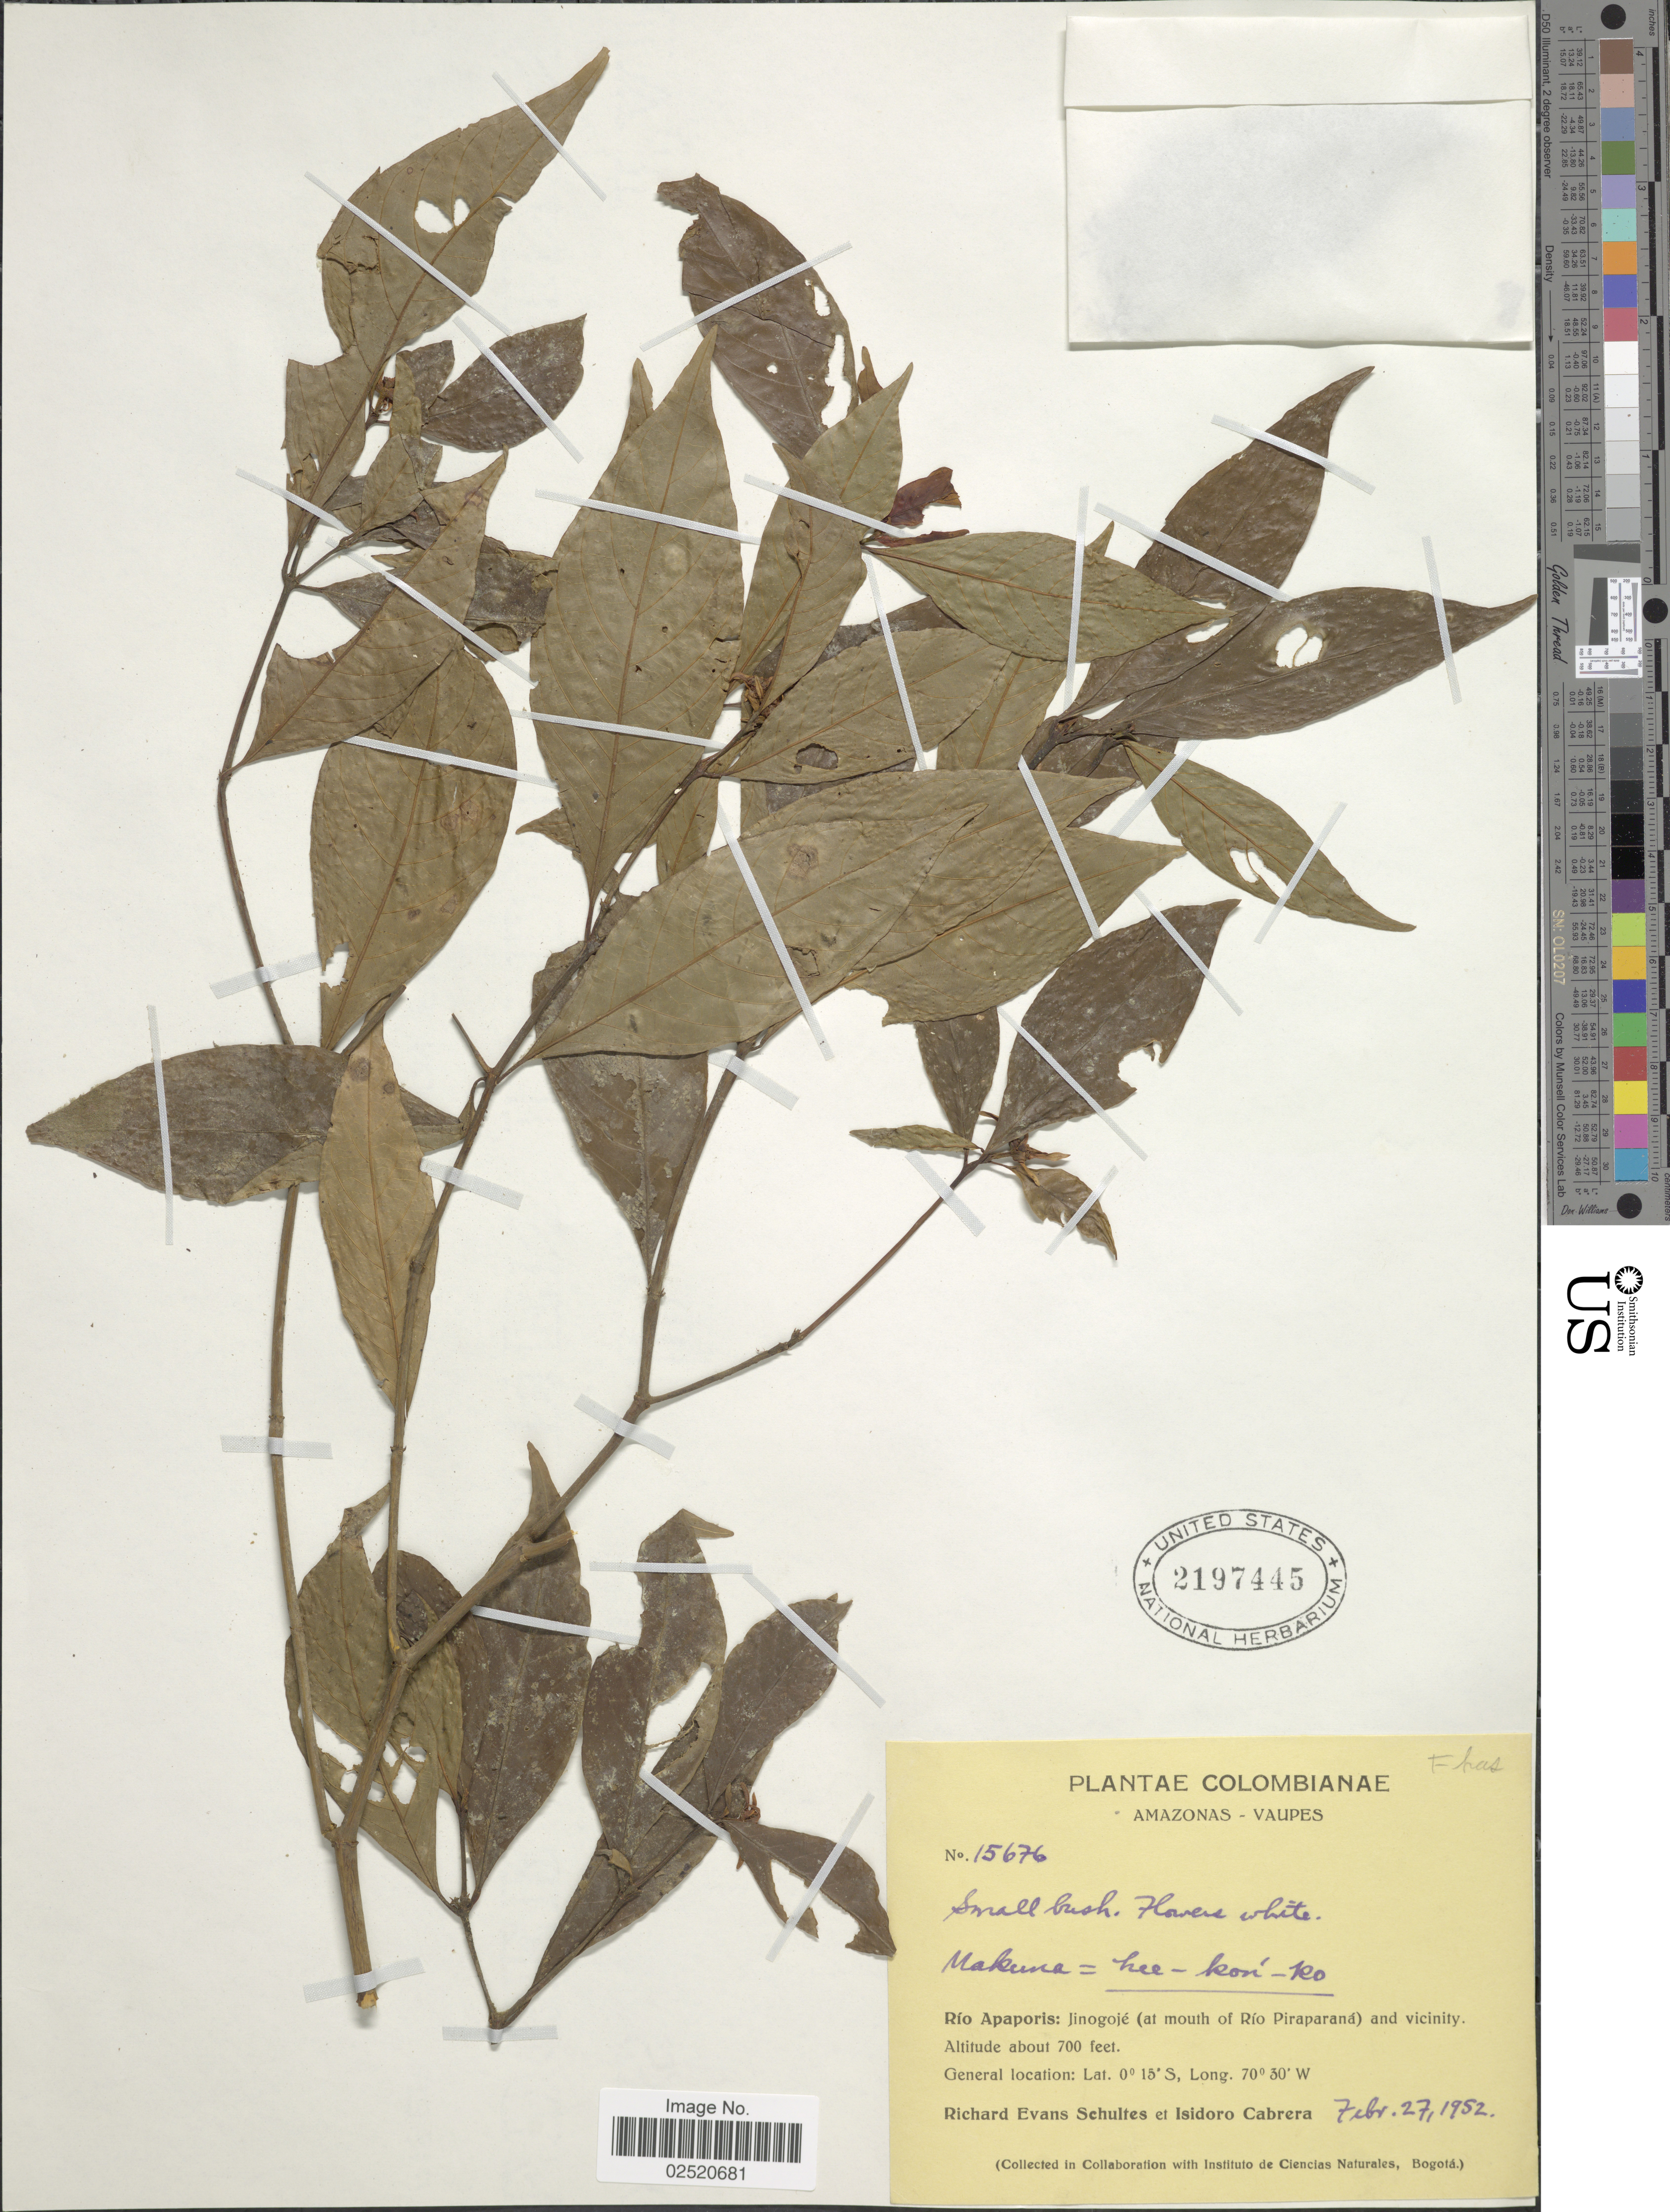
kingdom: Plantae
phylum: Tracheophyta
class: Magnoliopsida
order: Gentianales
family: Rubiaceae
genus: Psychotria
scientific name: Psychotria sp.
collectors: R. E. Schultes & I. Cabrera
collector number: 15676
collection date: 1952-02-27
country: Colombia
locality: Amazonas-Vaupés. Río Apaporis: Jinogojé (at mouth of Río Piraparaná) and vicinity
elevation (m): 213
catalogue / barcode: US 2197445